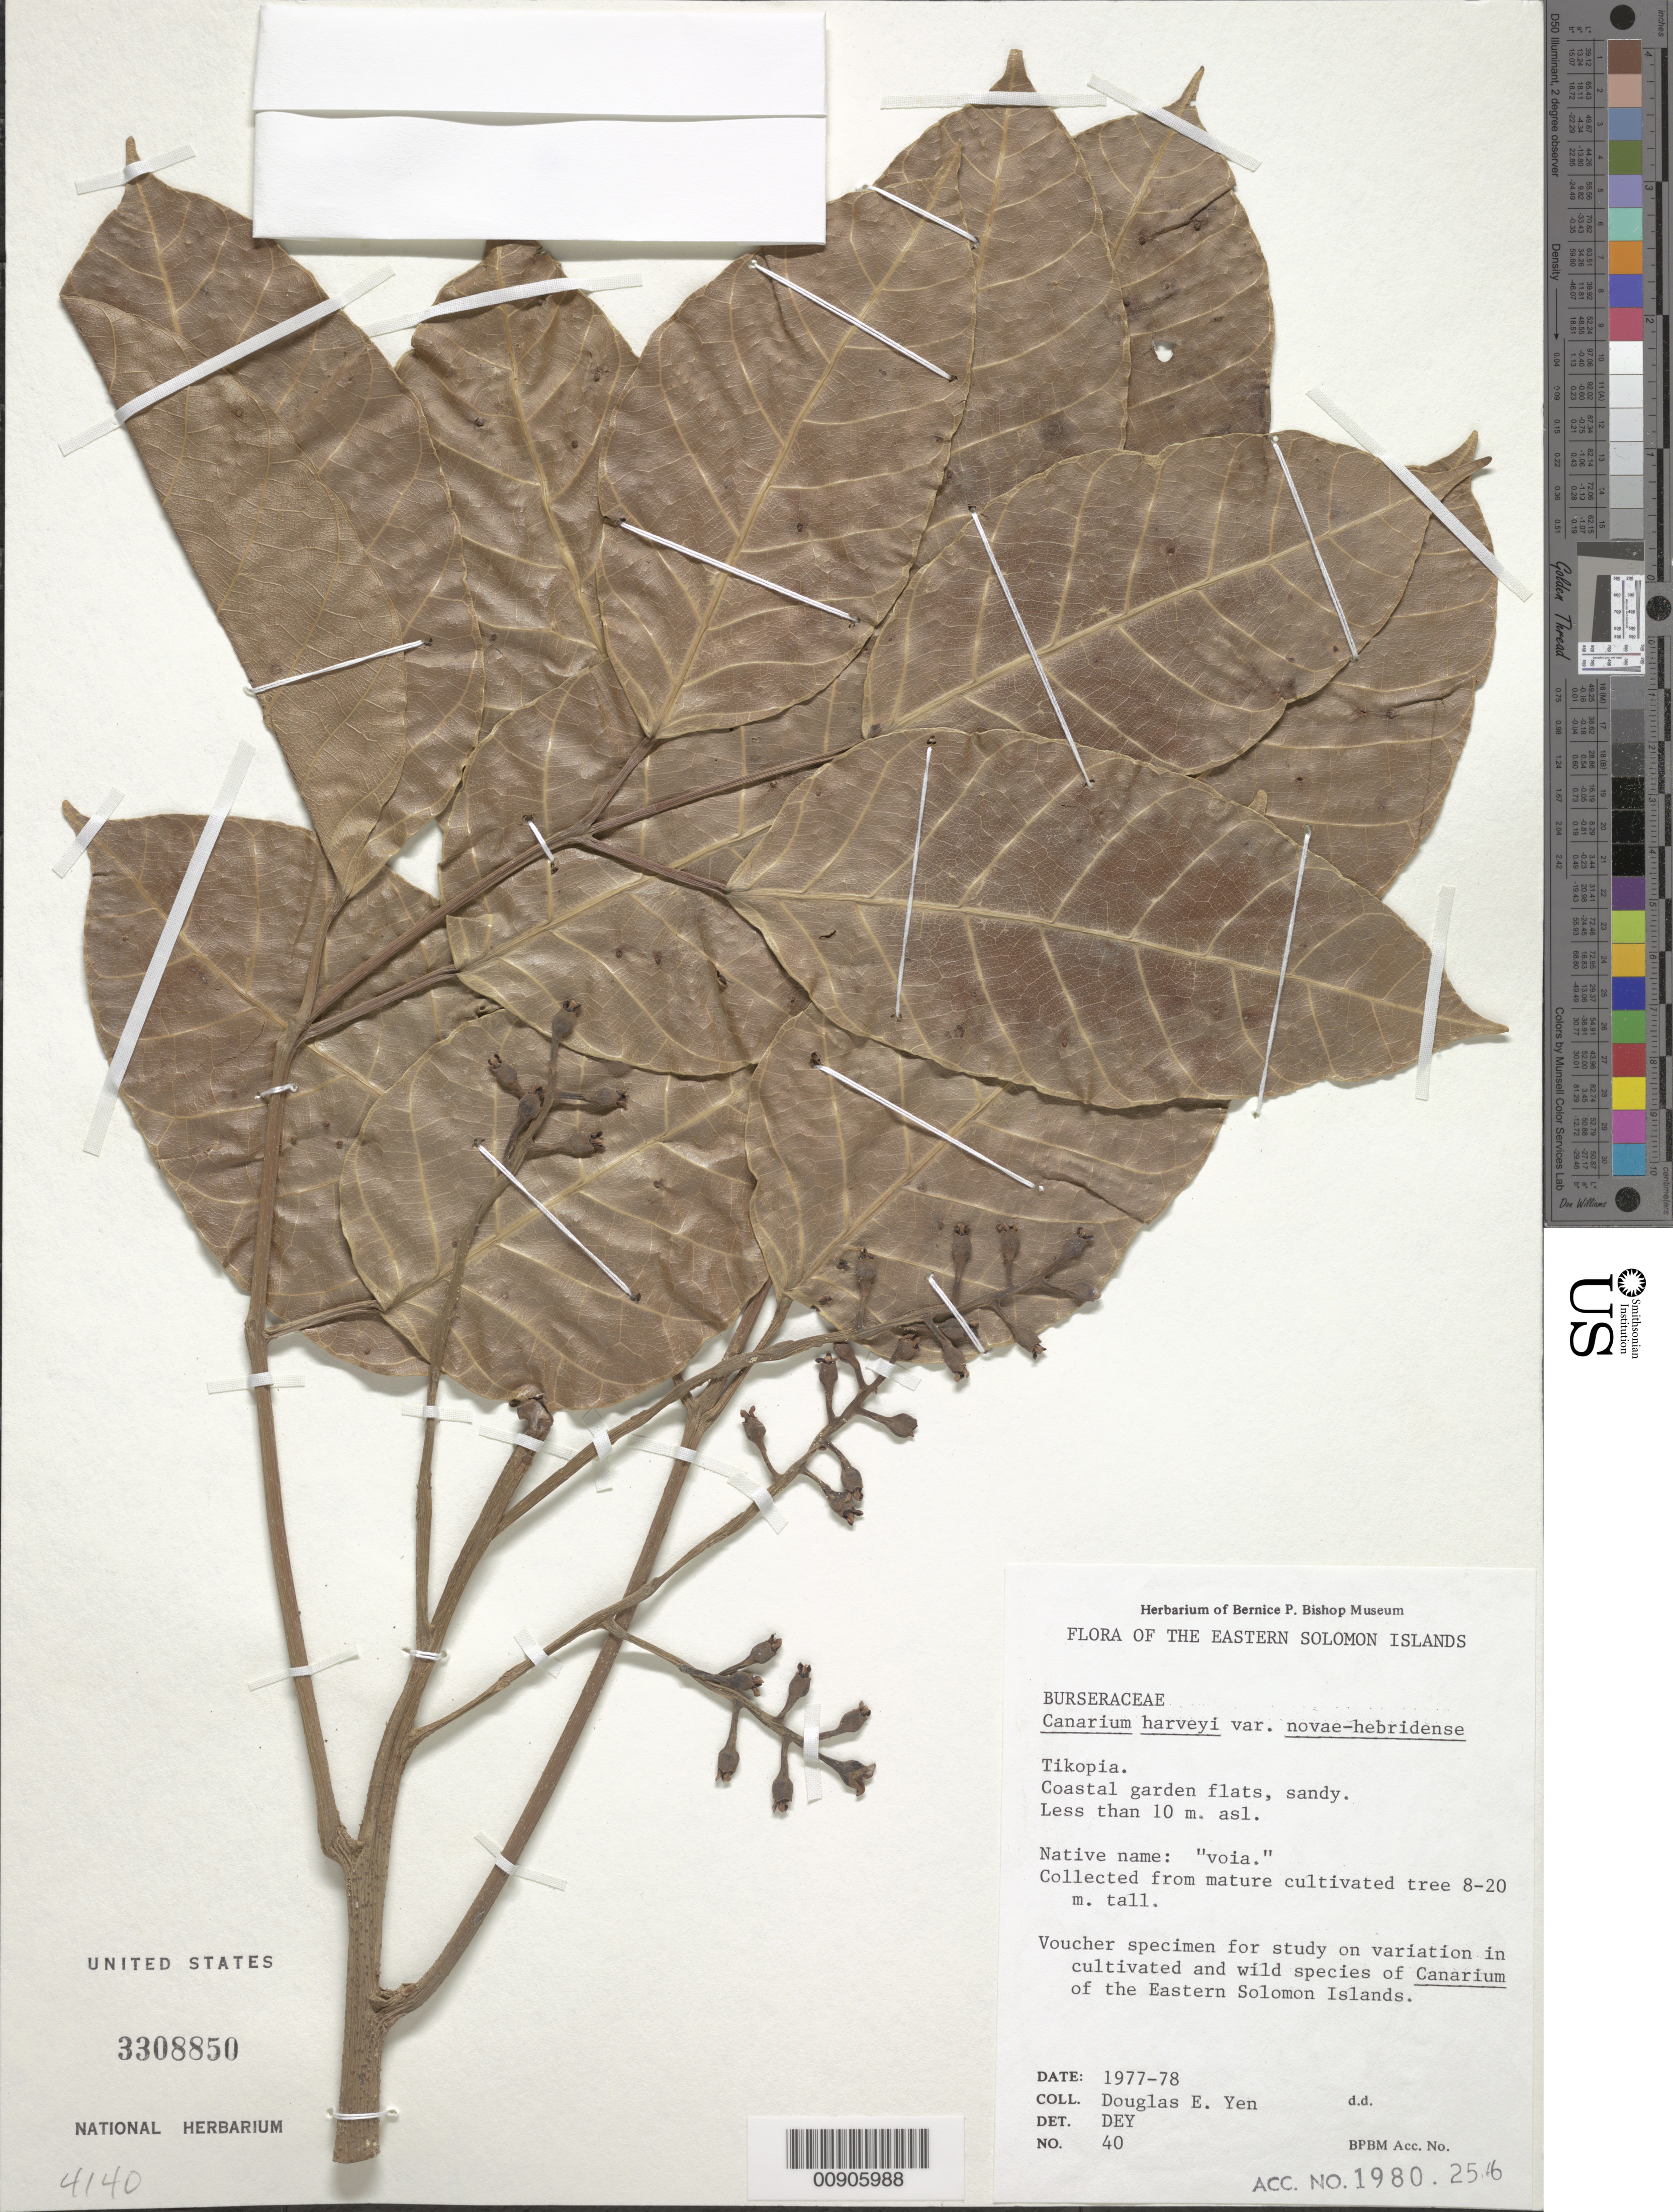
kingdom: Plantae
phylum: Tracheophyta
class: Magnoliopsida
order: Sapindales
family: Burseraceae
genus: Canarium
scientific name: Canarium harveyi var. novae-hebridense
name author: Leenh.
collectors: D. Yen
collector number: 40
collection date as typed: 1977 to 1978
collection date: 1977/1978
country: Solomon Islands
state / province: Temotu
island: Tikopia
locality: Eastern Solomon Islands, Tikopia.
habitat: Coastal garden flats, sandy.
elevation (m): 10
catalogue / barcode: US 3308850